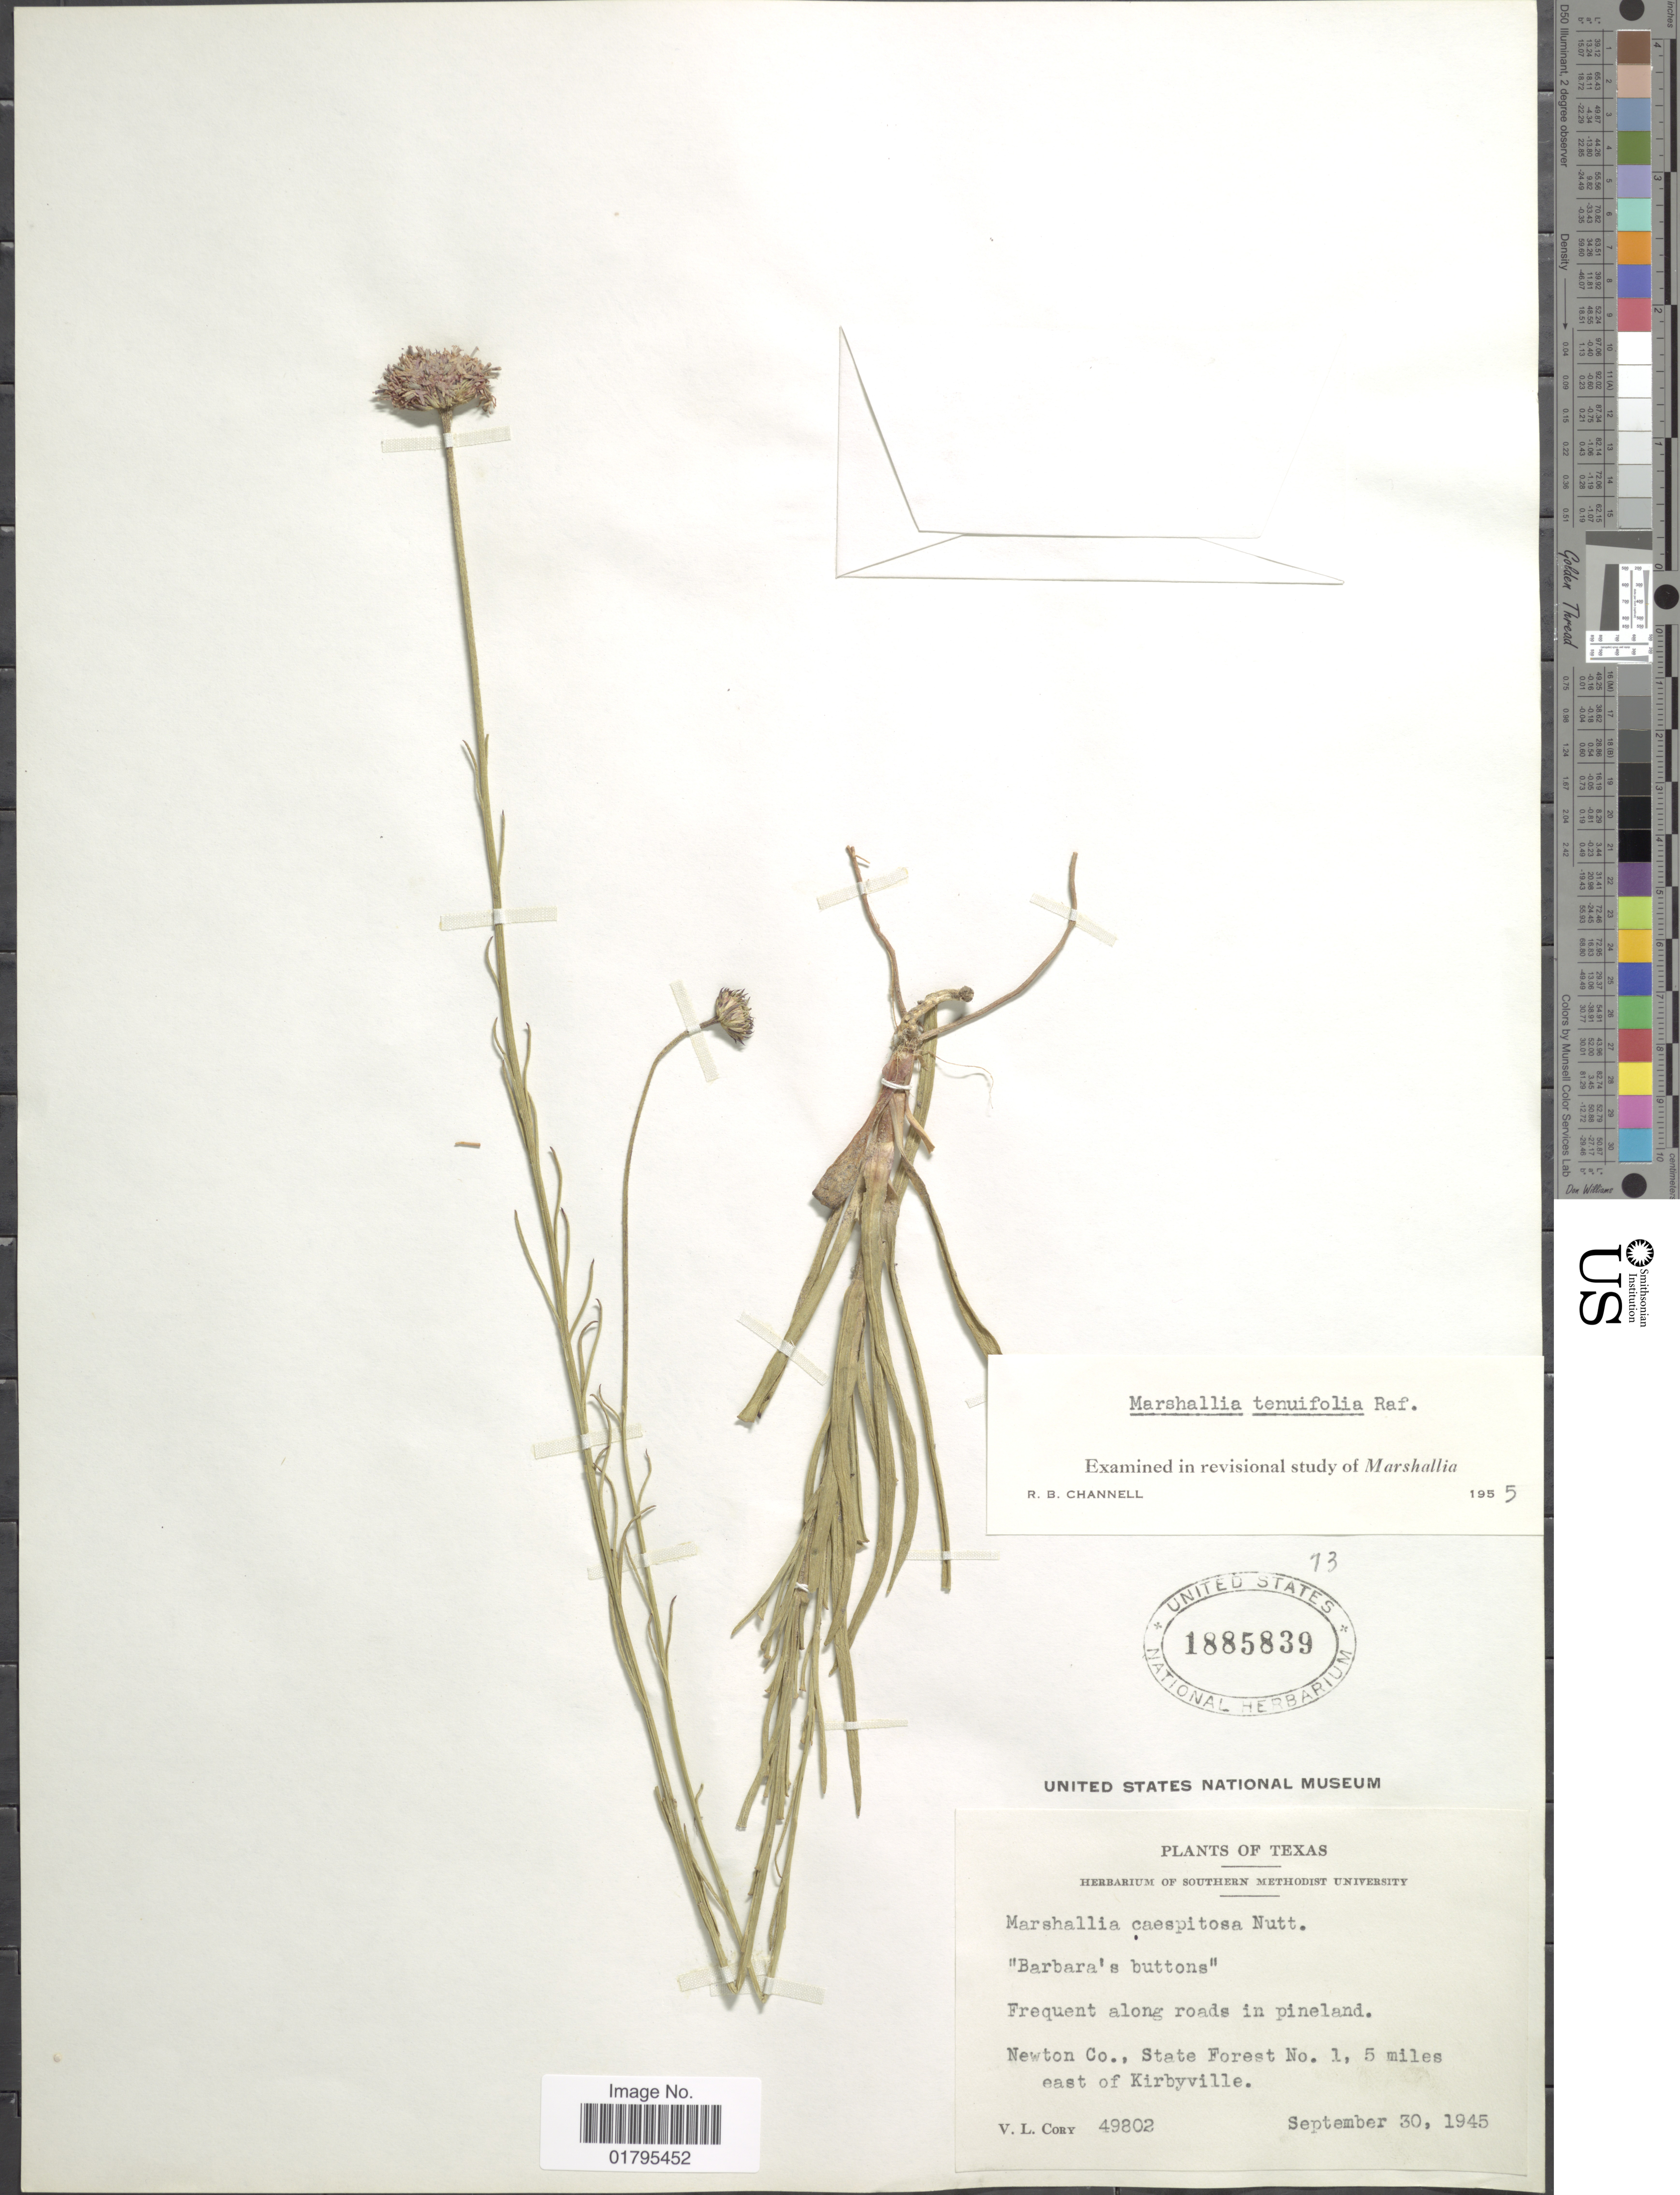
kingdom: Plantae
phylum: Tracheophyta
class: Magnoliopsida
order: Asterales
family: Asteraceae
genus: Marshallia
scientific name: Marshallia tenuifolia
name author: Raf.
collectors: V. Cory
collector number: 49802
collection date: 1945-09-30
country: United States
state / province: Texas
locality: Newton Co., State Forest No.1, 5 miles east of Kirbyville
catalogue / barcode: US 1885839